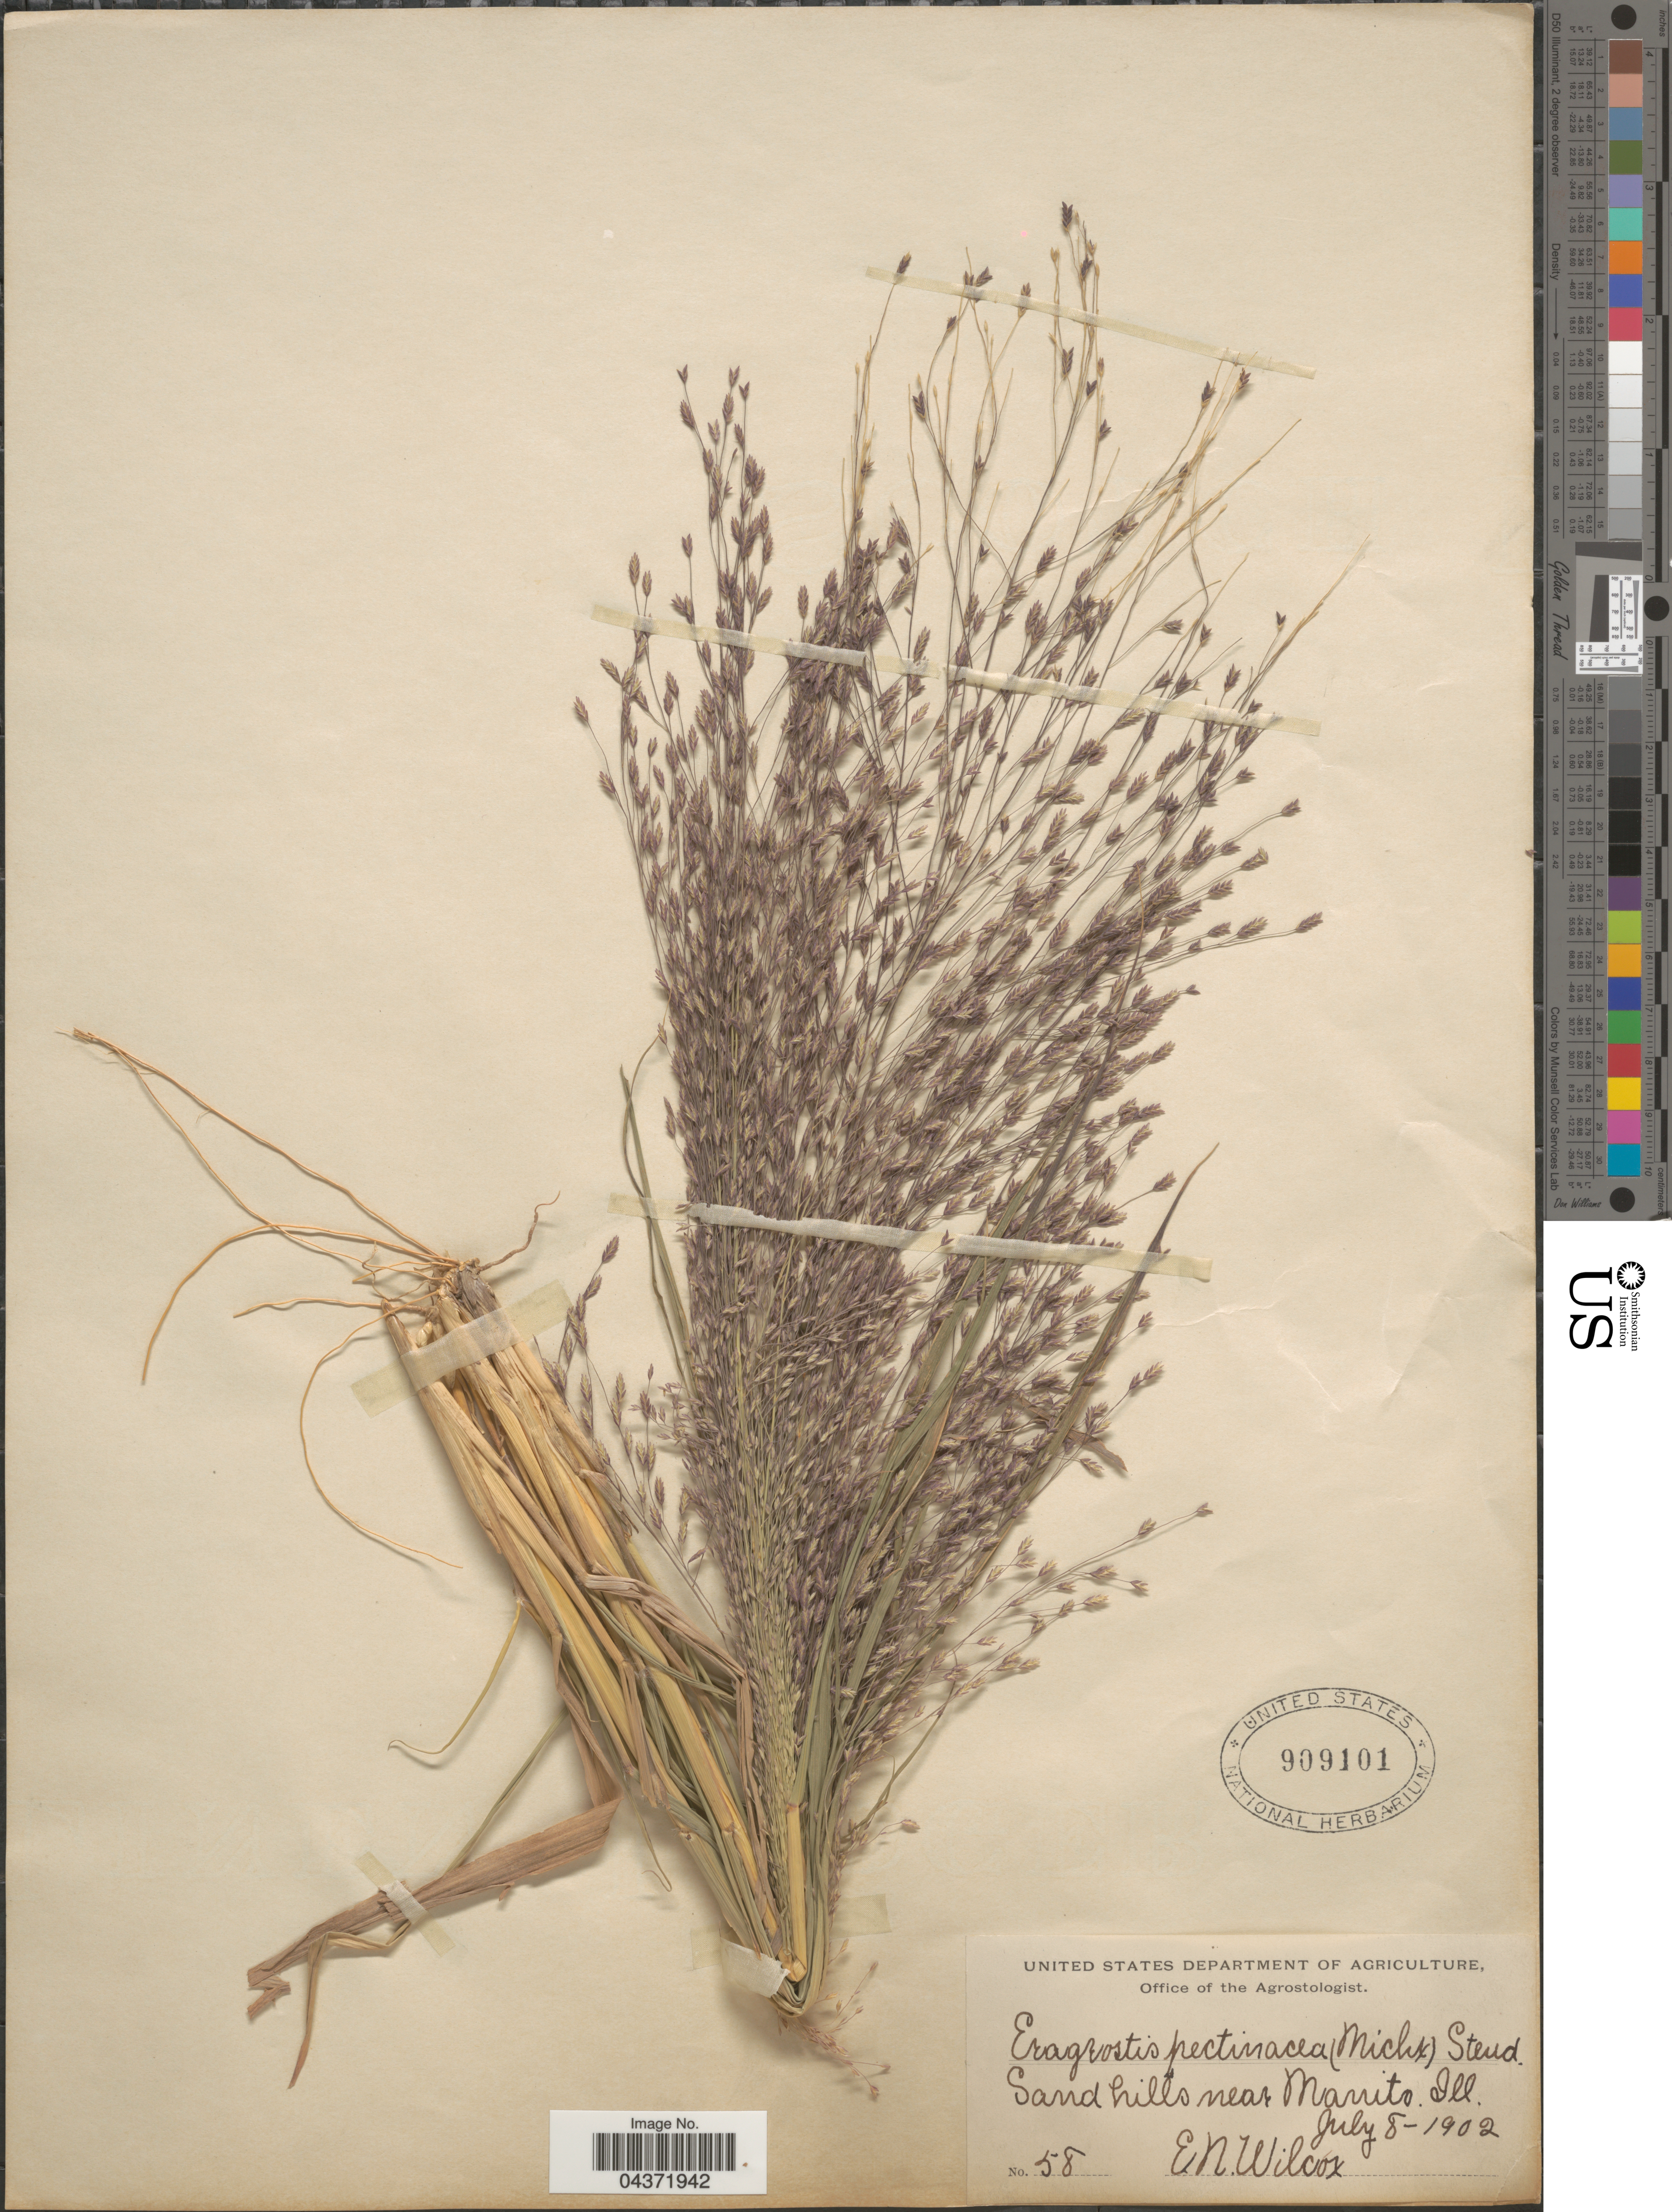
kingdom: Plantae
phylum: Tracheophyta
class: Liliopsida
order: Poales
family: Poaceae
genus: Eragrostis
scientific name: Eragrostis spectabilis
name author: (Pursh) Steud.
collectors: E. Wilcox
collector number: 58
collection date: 1902-07-08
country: United States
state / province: Illinois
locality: Sand hills near Manito.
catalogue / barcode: US 909101